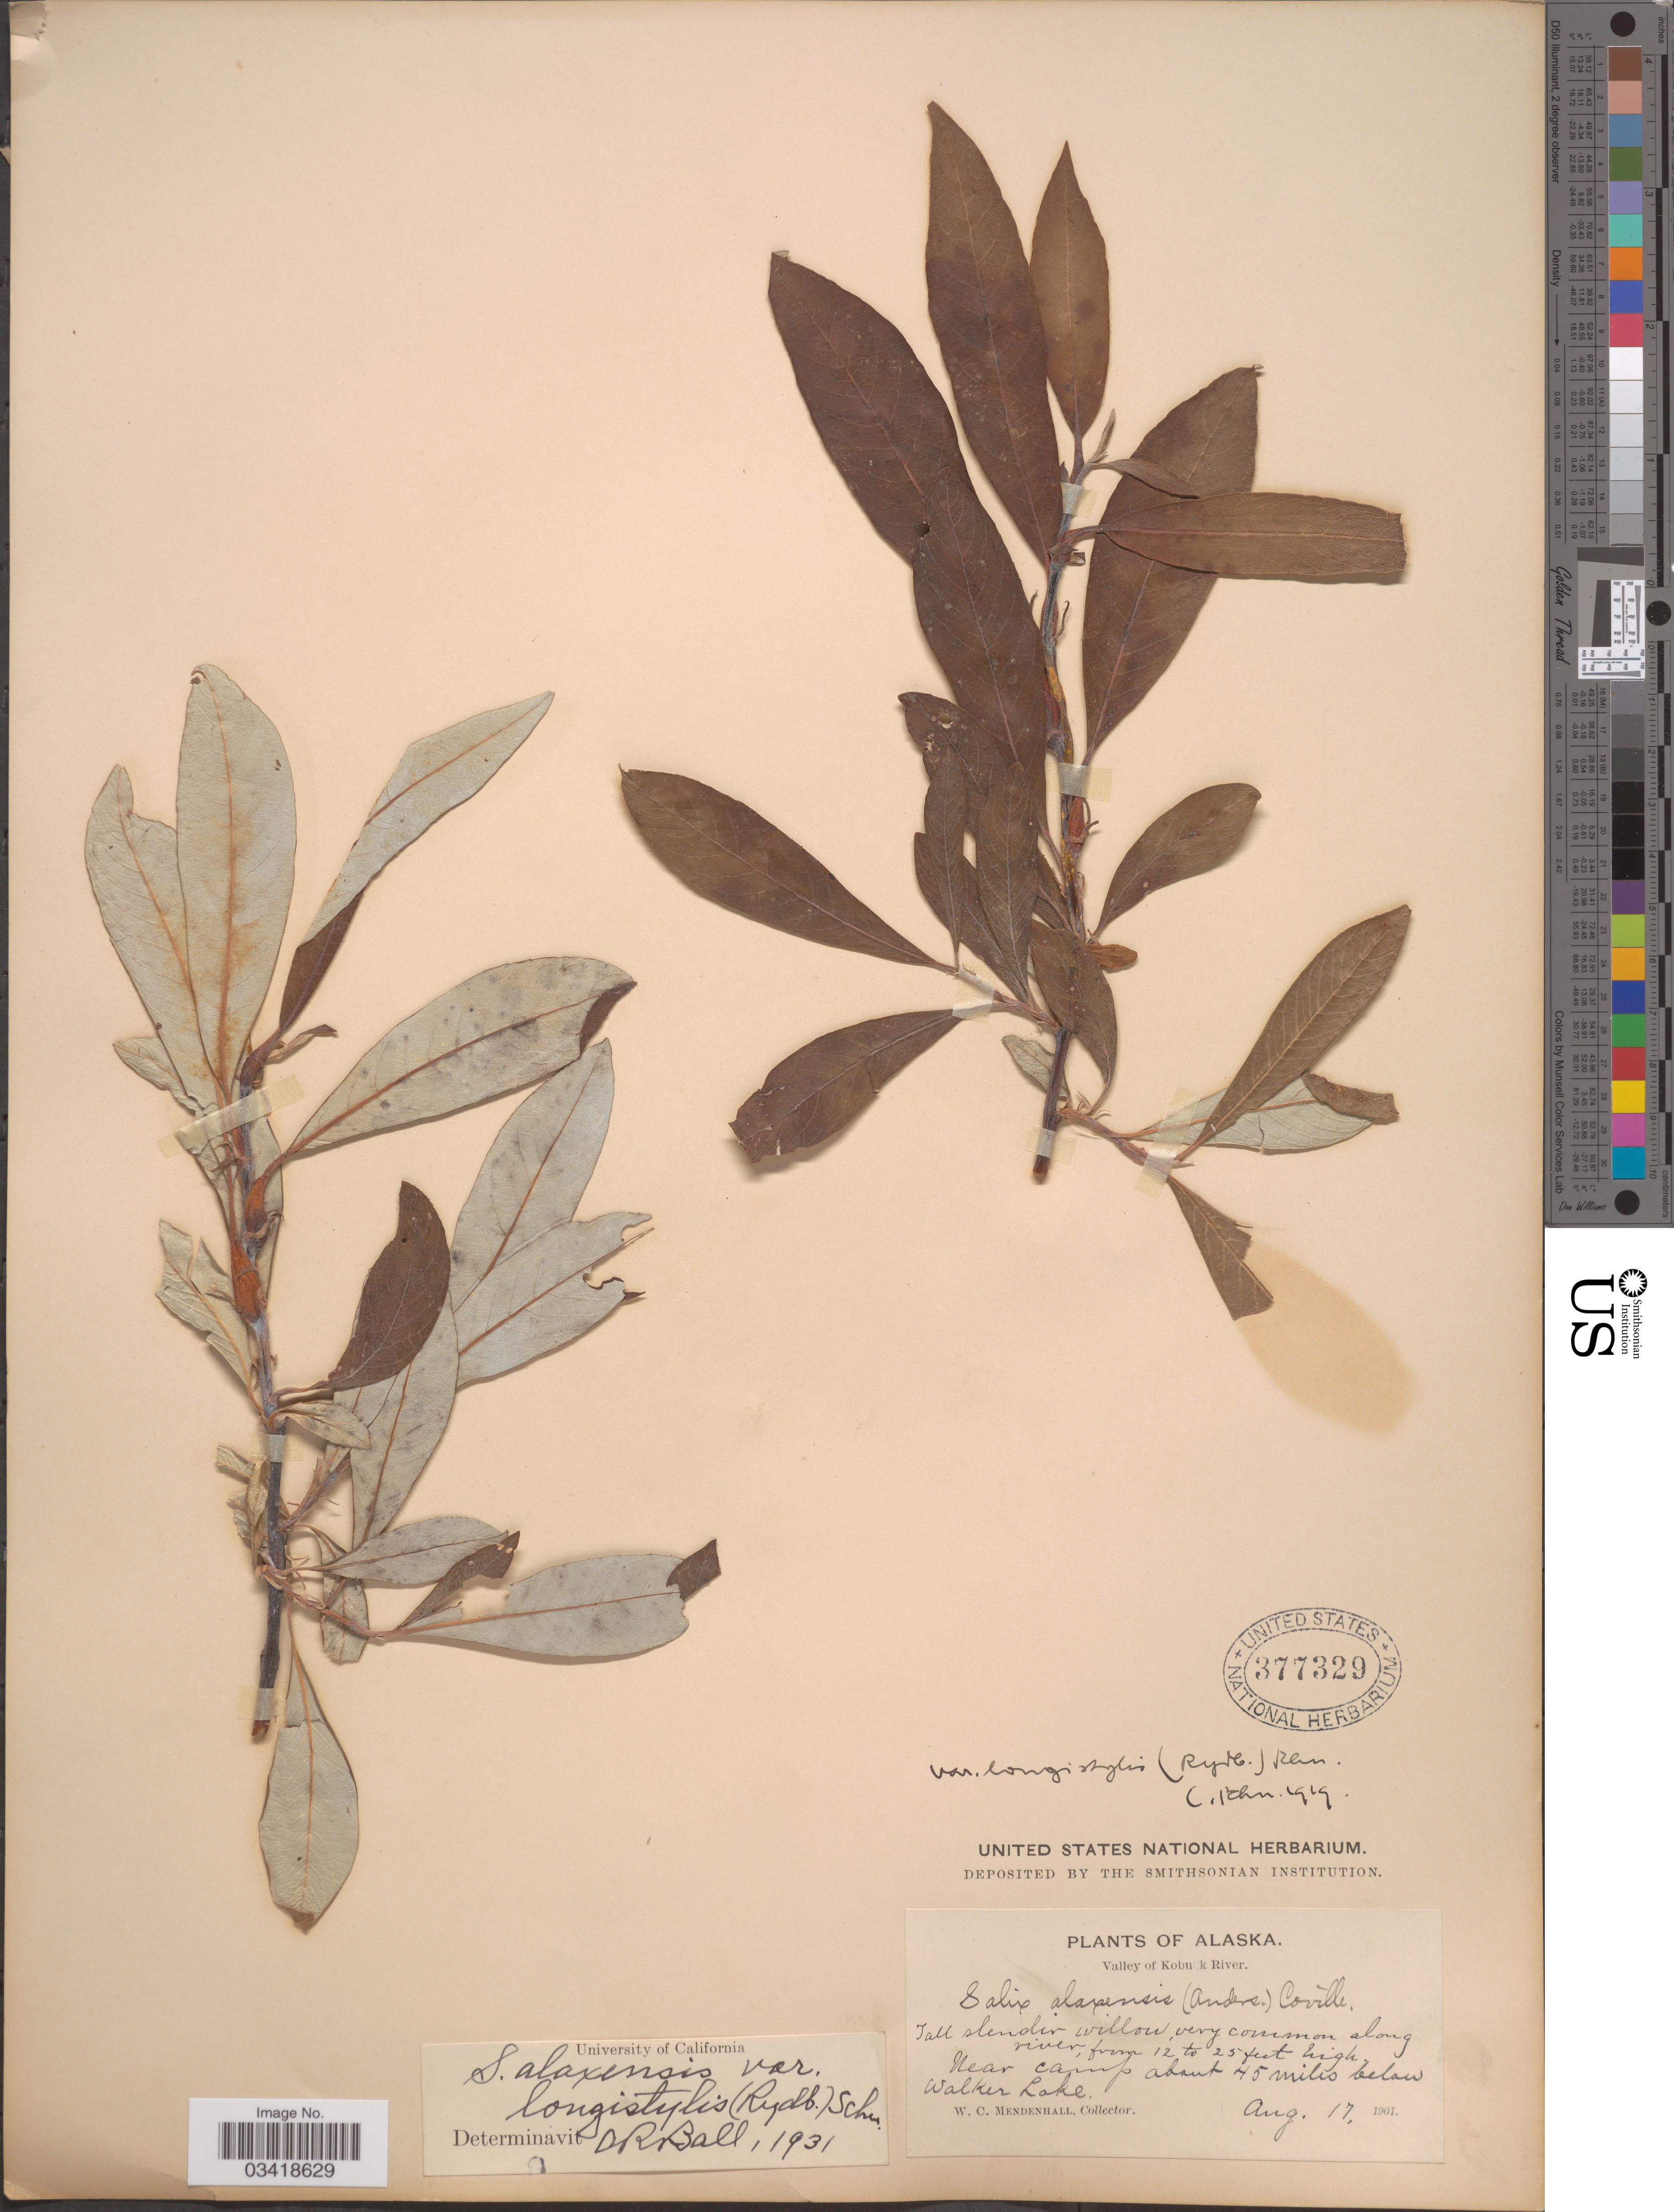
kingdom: Plantae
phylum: Tracheophyta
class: Magnoliopsida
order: Malpighiales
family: Salicaceae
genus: Salix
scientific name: Salix alaxensis var. longistylis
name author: (Rydb.) C.K. Schneid.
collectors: W. Mendenhall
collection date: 1901-08-17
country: United States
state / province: Alaska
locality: Valley of Kobuck River. Near camp about 45 miles below Walker Lake.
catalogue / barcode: US 377329